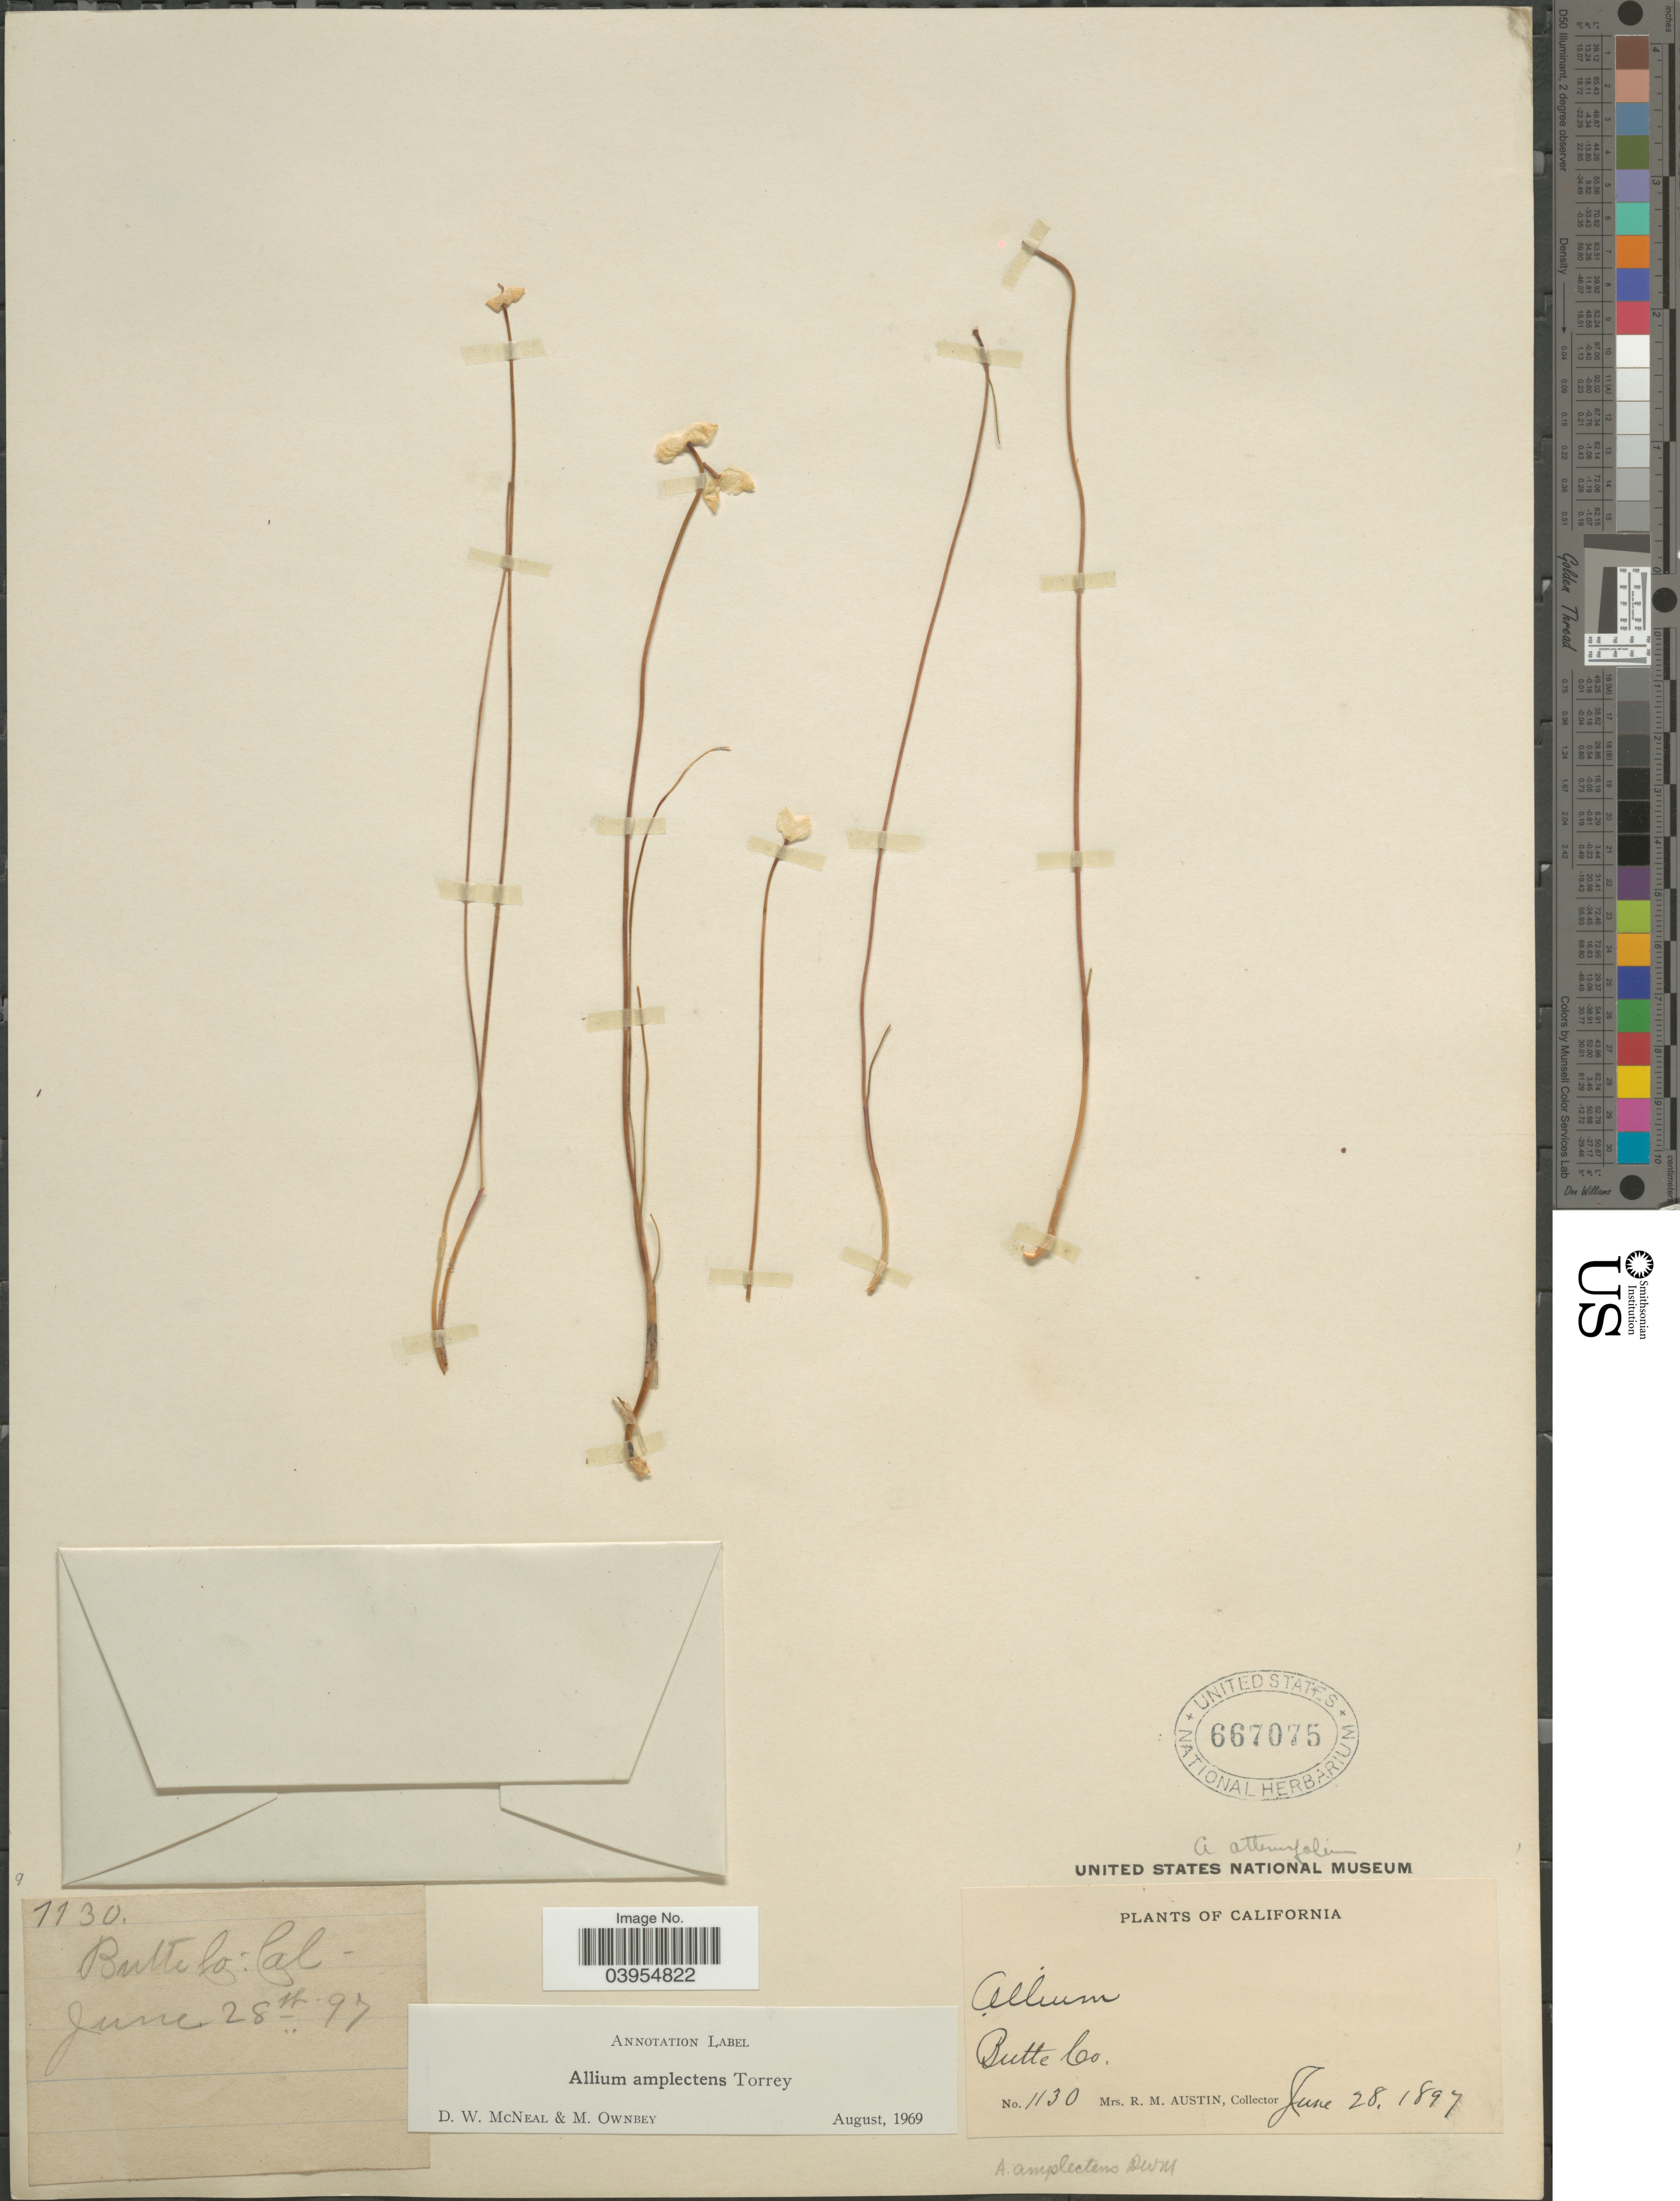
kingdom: Plantae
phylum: Tracheophyta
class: Liliopsida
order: Asparagales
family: Amaryllidaceae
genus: Allium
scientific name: Allium amplectens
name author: Torr.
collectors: R. Austin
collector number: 1130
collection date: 1897-06-28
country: United States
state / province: California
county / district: Butte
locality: Butte Co.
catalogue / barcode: US 667075